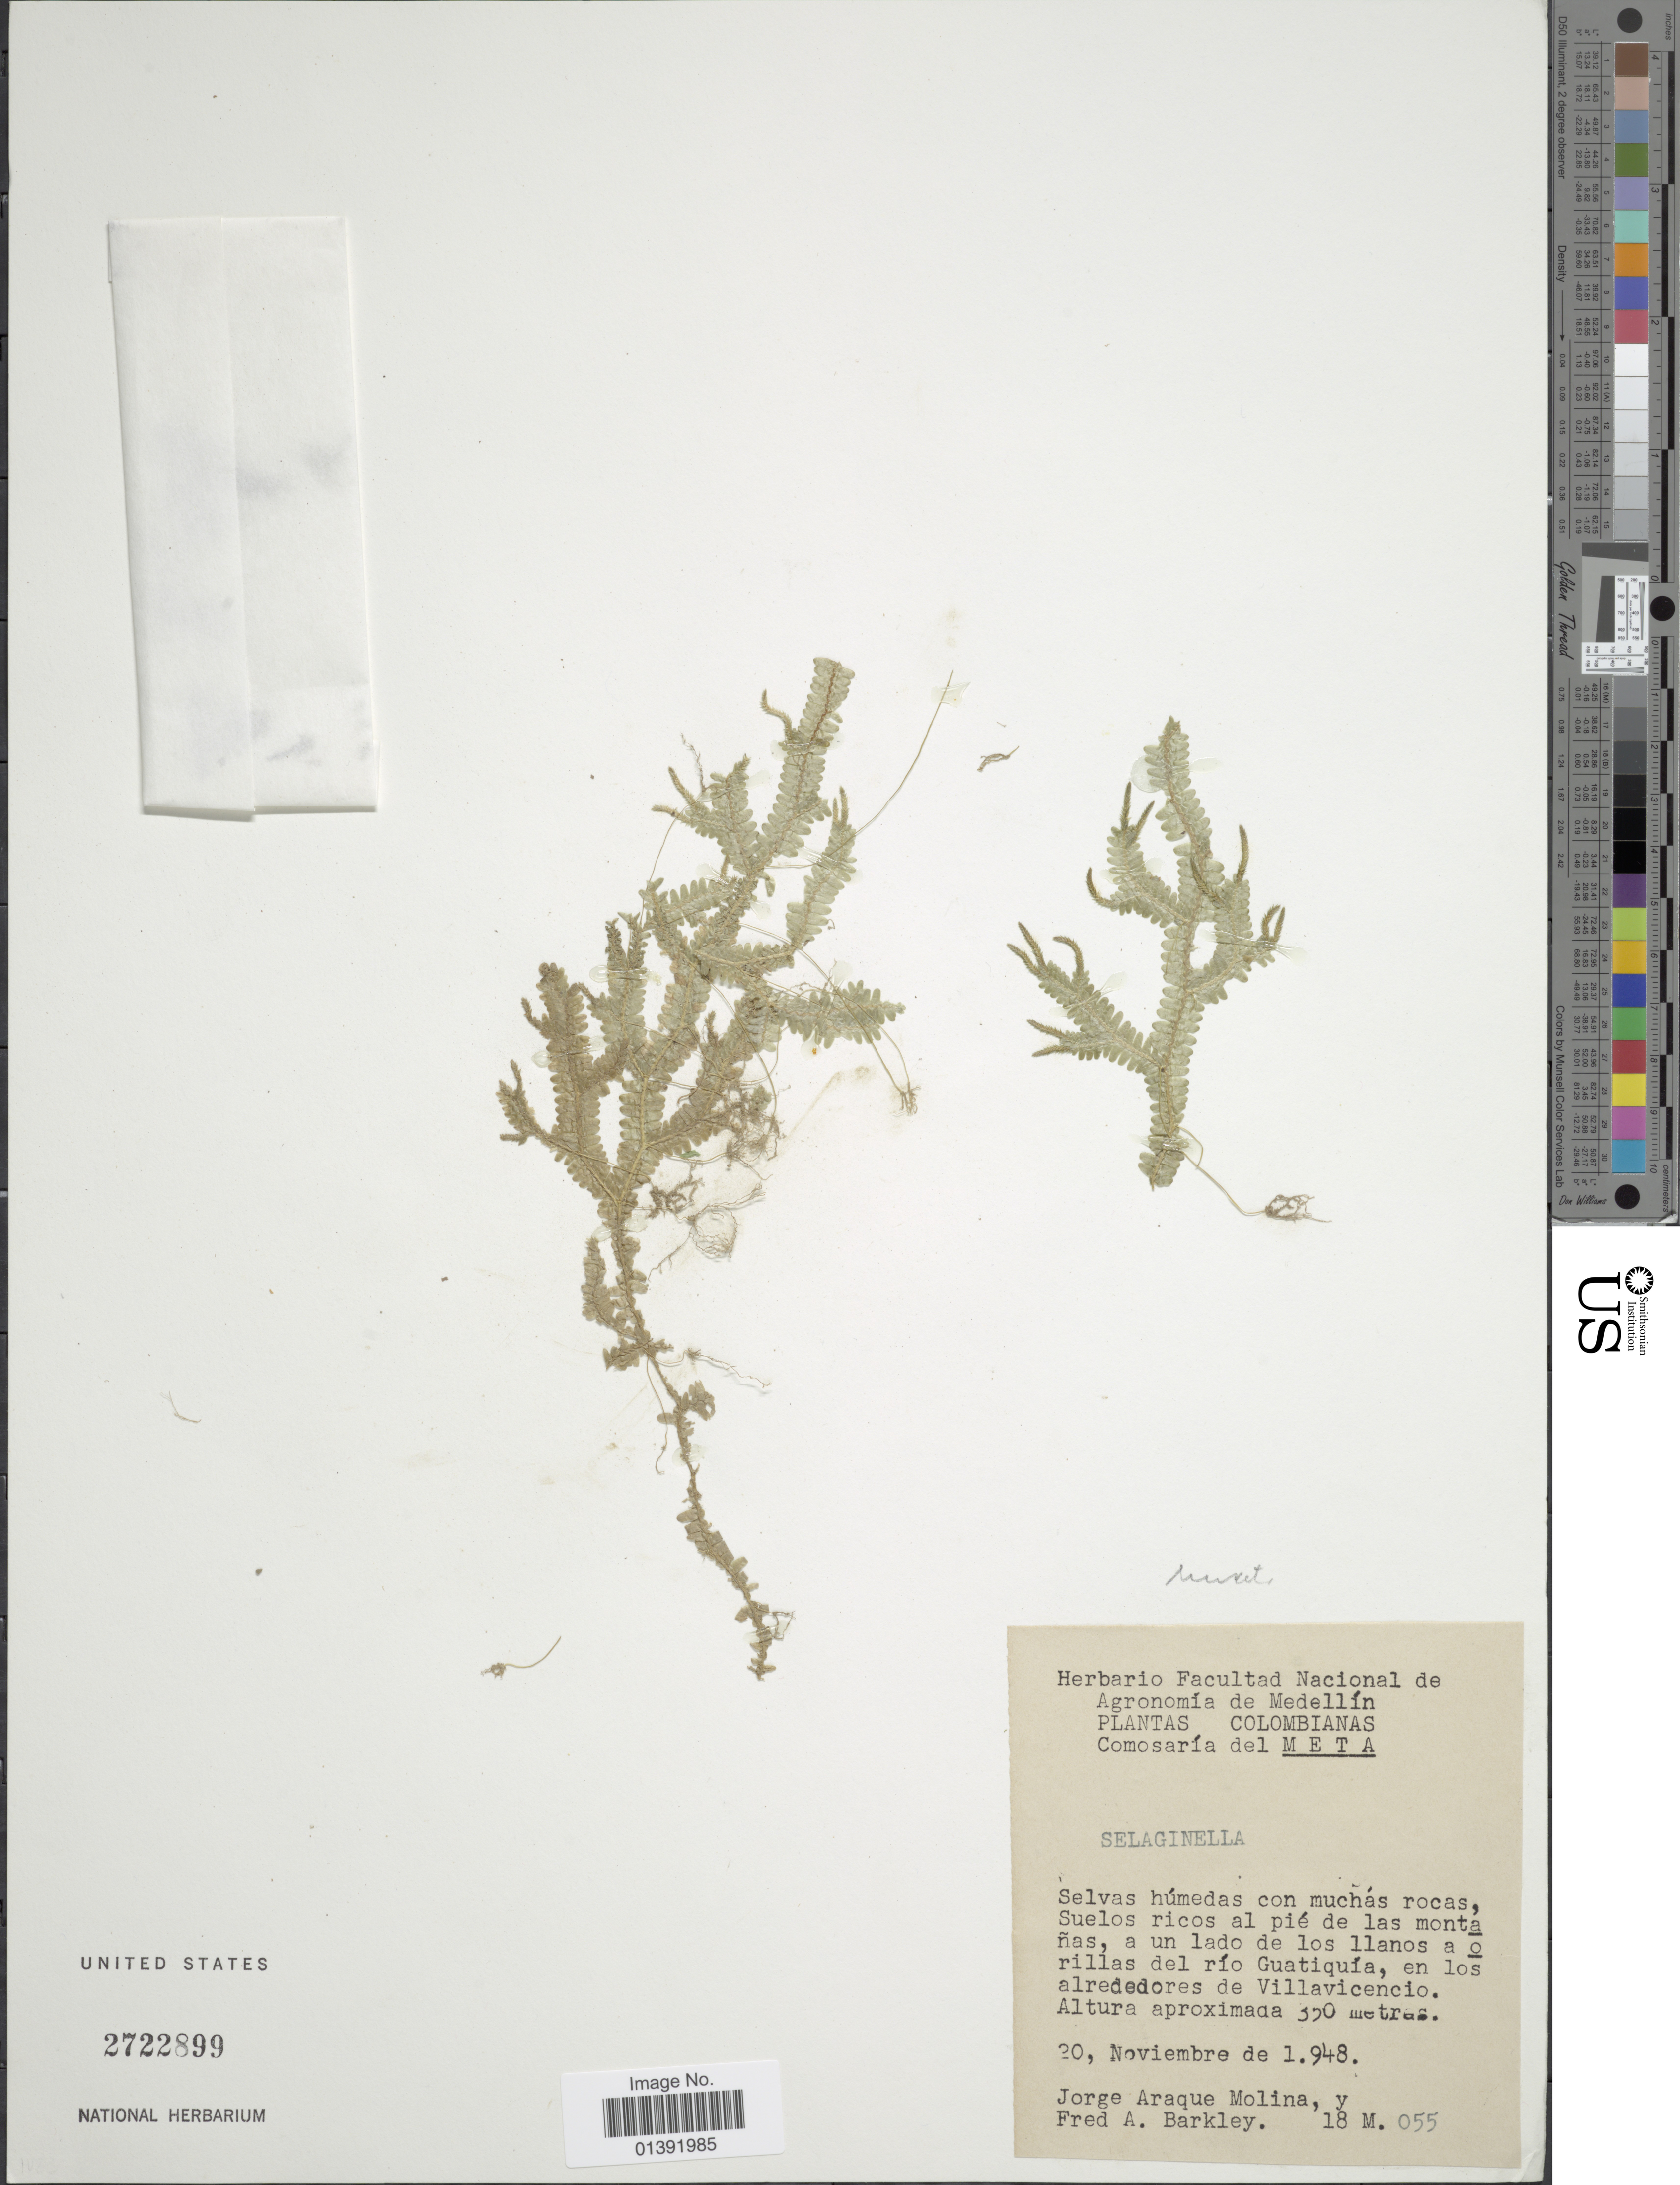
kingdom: Plantae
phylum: Tracheophyta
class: Lycopodiopsida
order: Selaginellales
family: Selaginellaceae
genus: Selaginella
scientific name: Selaginella truncata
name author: H. Karst. ex A. Braun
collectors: J. A. Molina & F. A. Barkley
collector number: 18M055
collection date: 1948-11-20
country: Colombia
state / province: Meta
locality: A un lado de los llanos a o rillas del rio Guatiquia, en los alrededores de Villavicencio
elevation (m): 350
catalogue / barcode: US 2722899